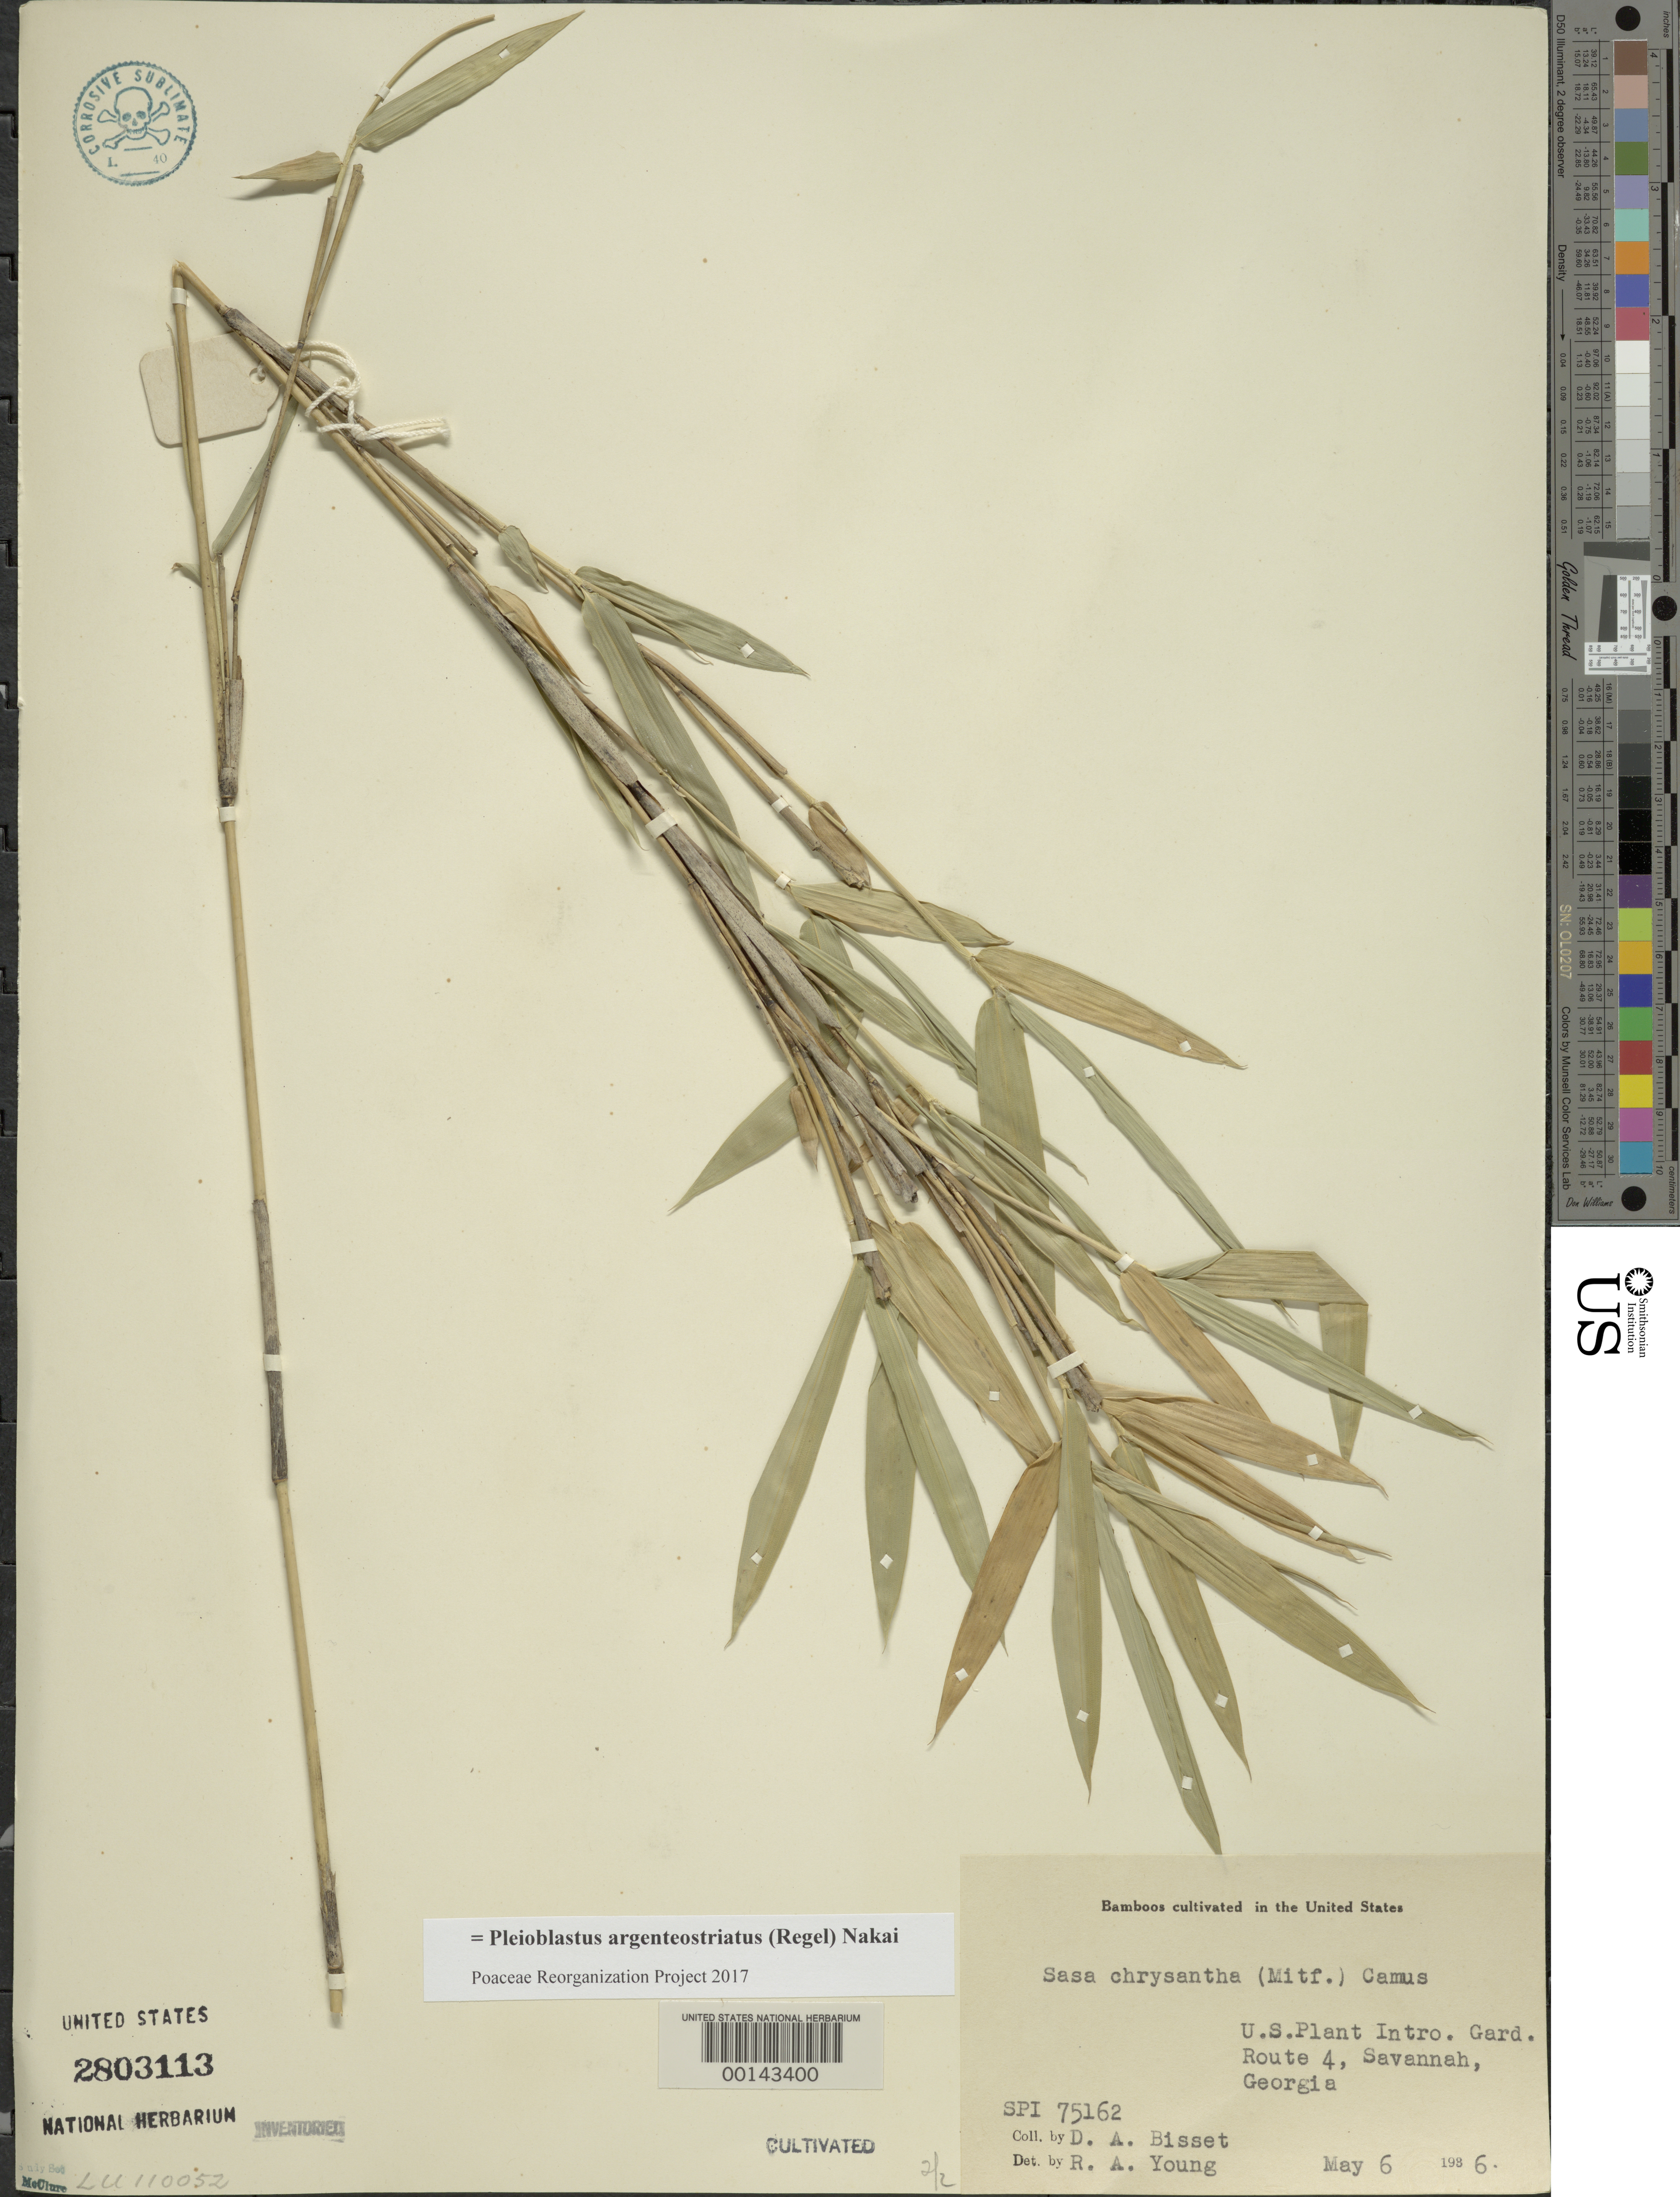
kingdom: Plantae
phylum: Tracheophyta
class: Liliopsida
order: Poales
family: Poaceae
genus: Pleioblastus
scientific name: Pleioblastus argenteostriatus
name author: (Regel) Nakai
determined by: Poaceae Reorganization Project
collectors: D. Bisset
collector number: PI 75162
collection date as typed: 06 May 1936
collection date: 1936-05-06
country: United States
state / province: Georgia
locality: Savannah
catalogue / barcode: US 2803113